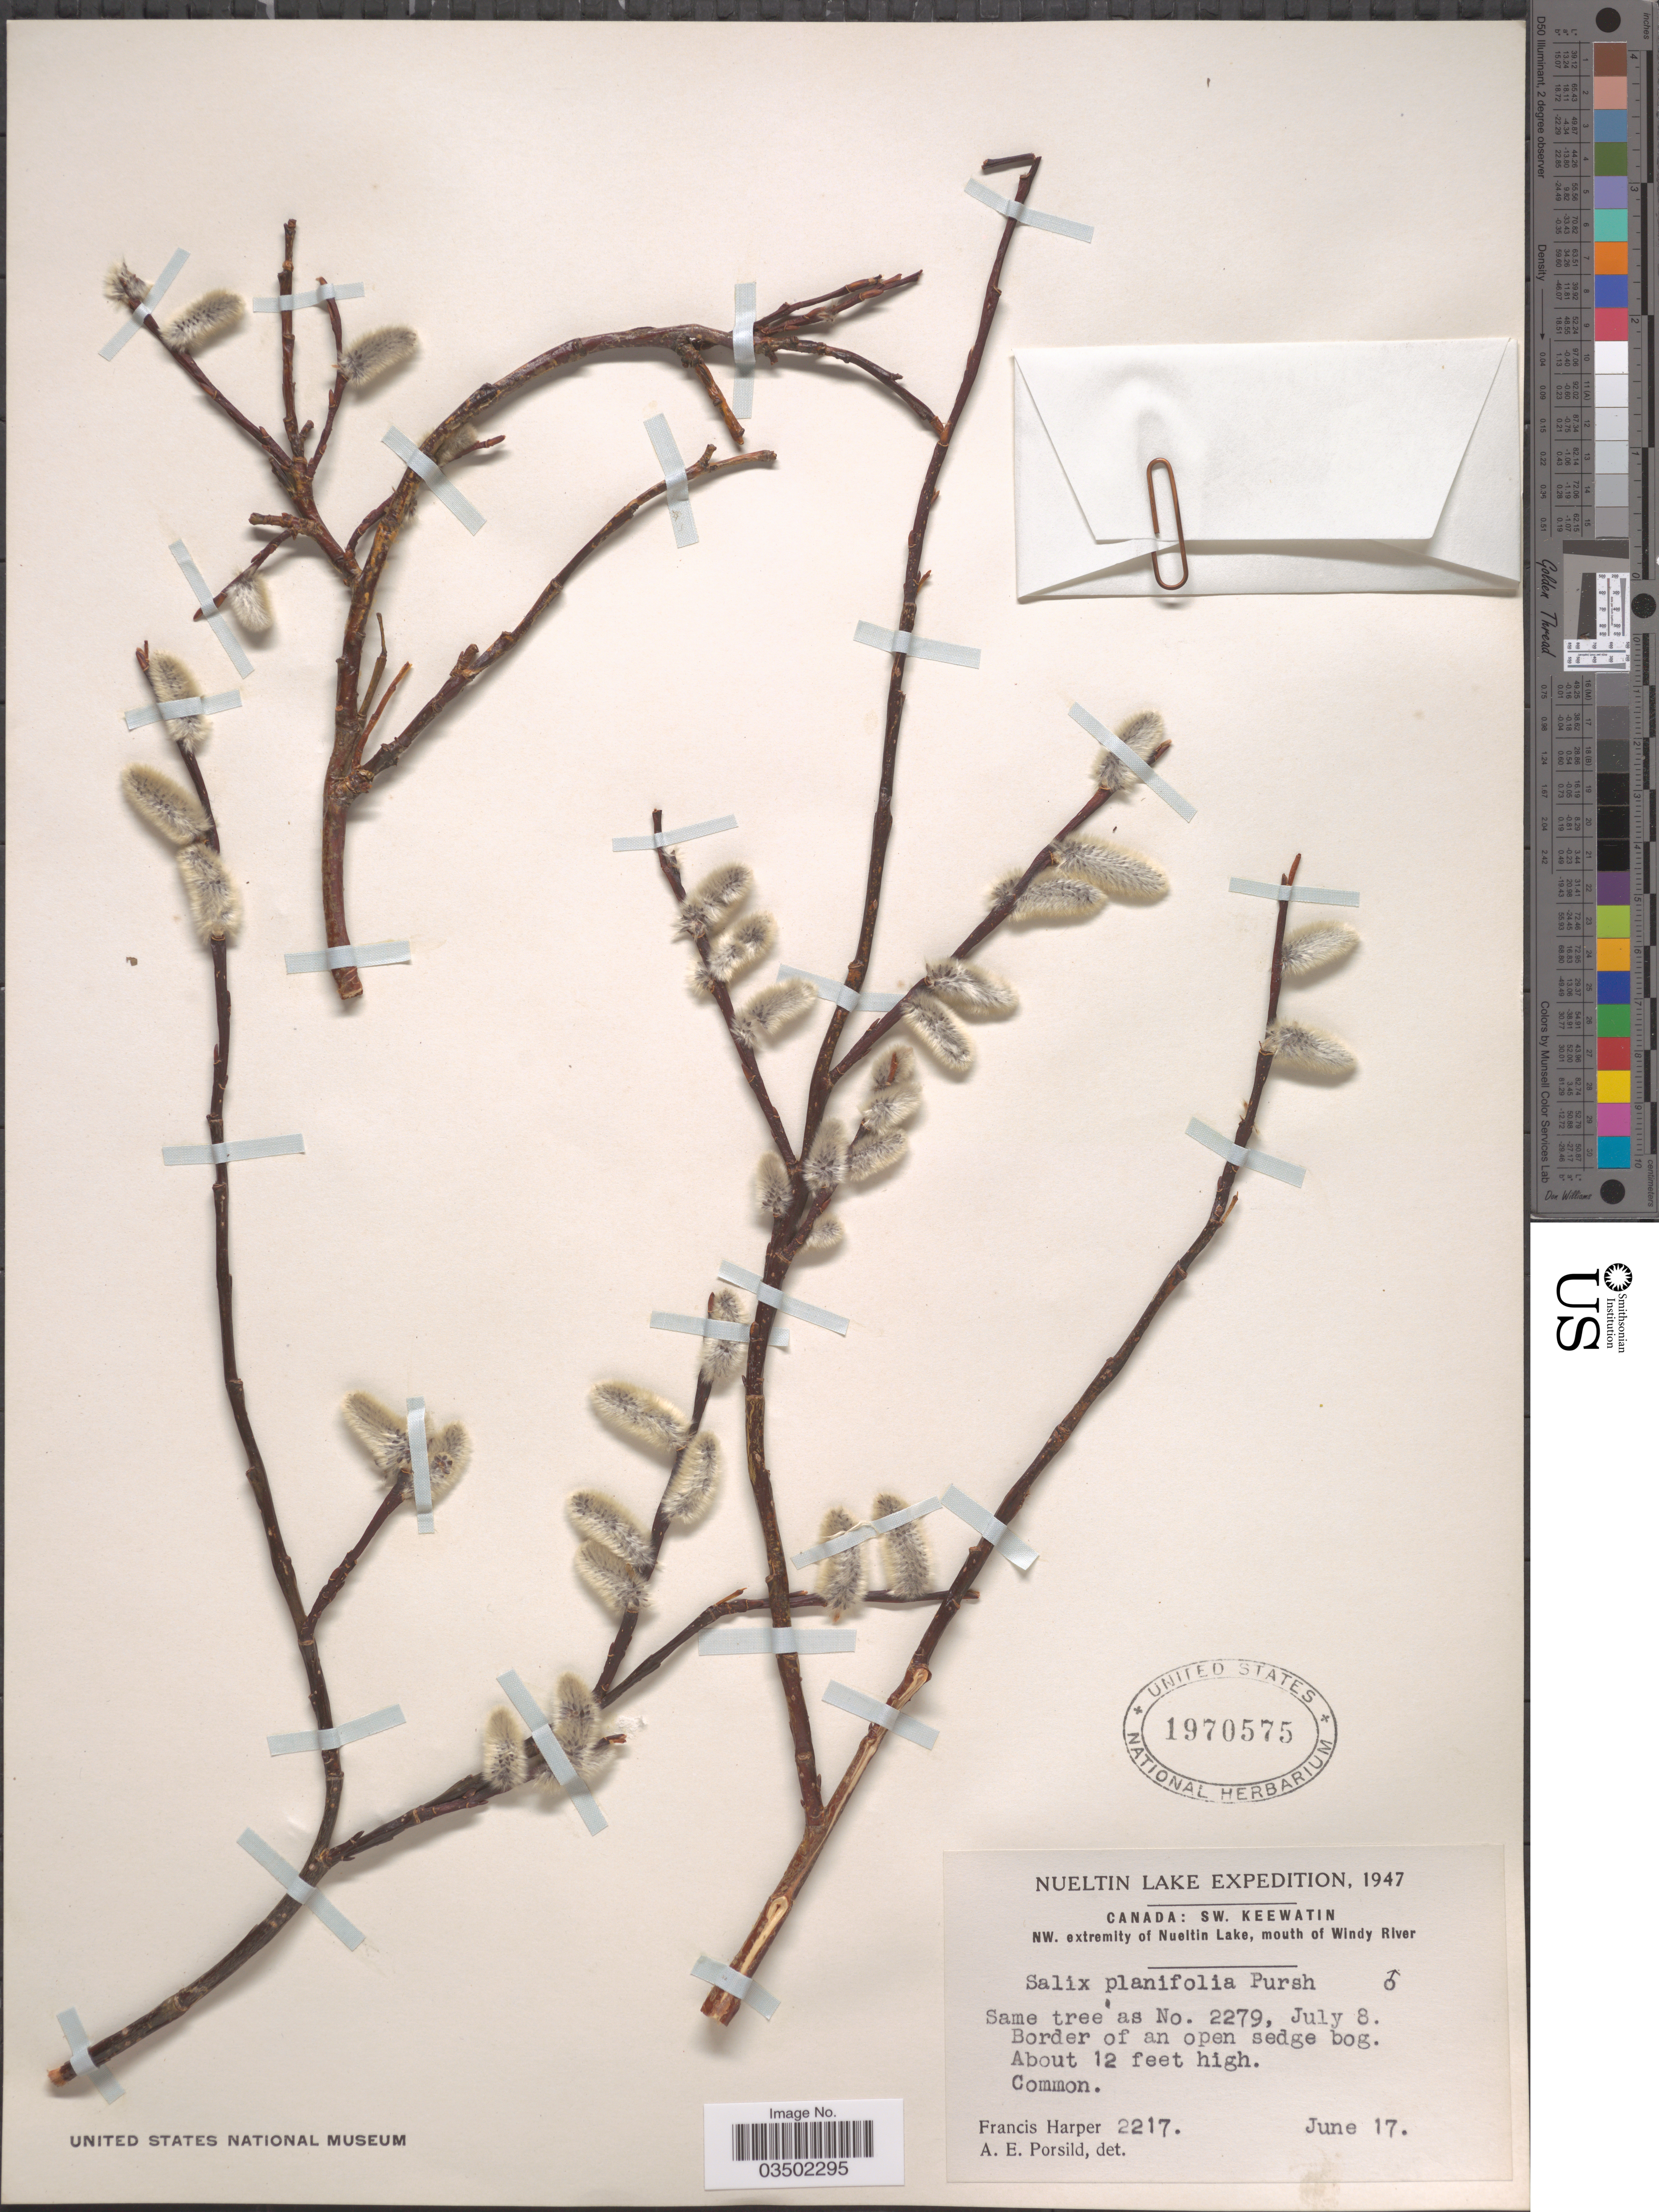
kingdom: Plantae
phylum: Tracheophyta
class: Magnoliopsida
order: Malpighiales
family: Salicaceae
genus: Salix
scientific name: Salix planifolia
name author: Pursh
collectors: F. Harper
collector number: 2217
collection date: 1947-06-17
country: Canada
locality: SW. Keewatin. NW. extremity of Nueltin Lake, mouth of Windy River. Border of an open sedge bog.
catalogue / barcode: US 1970575